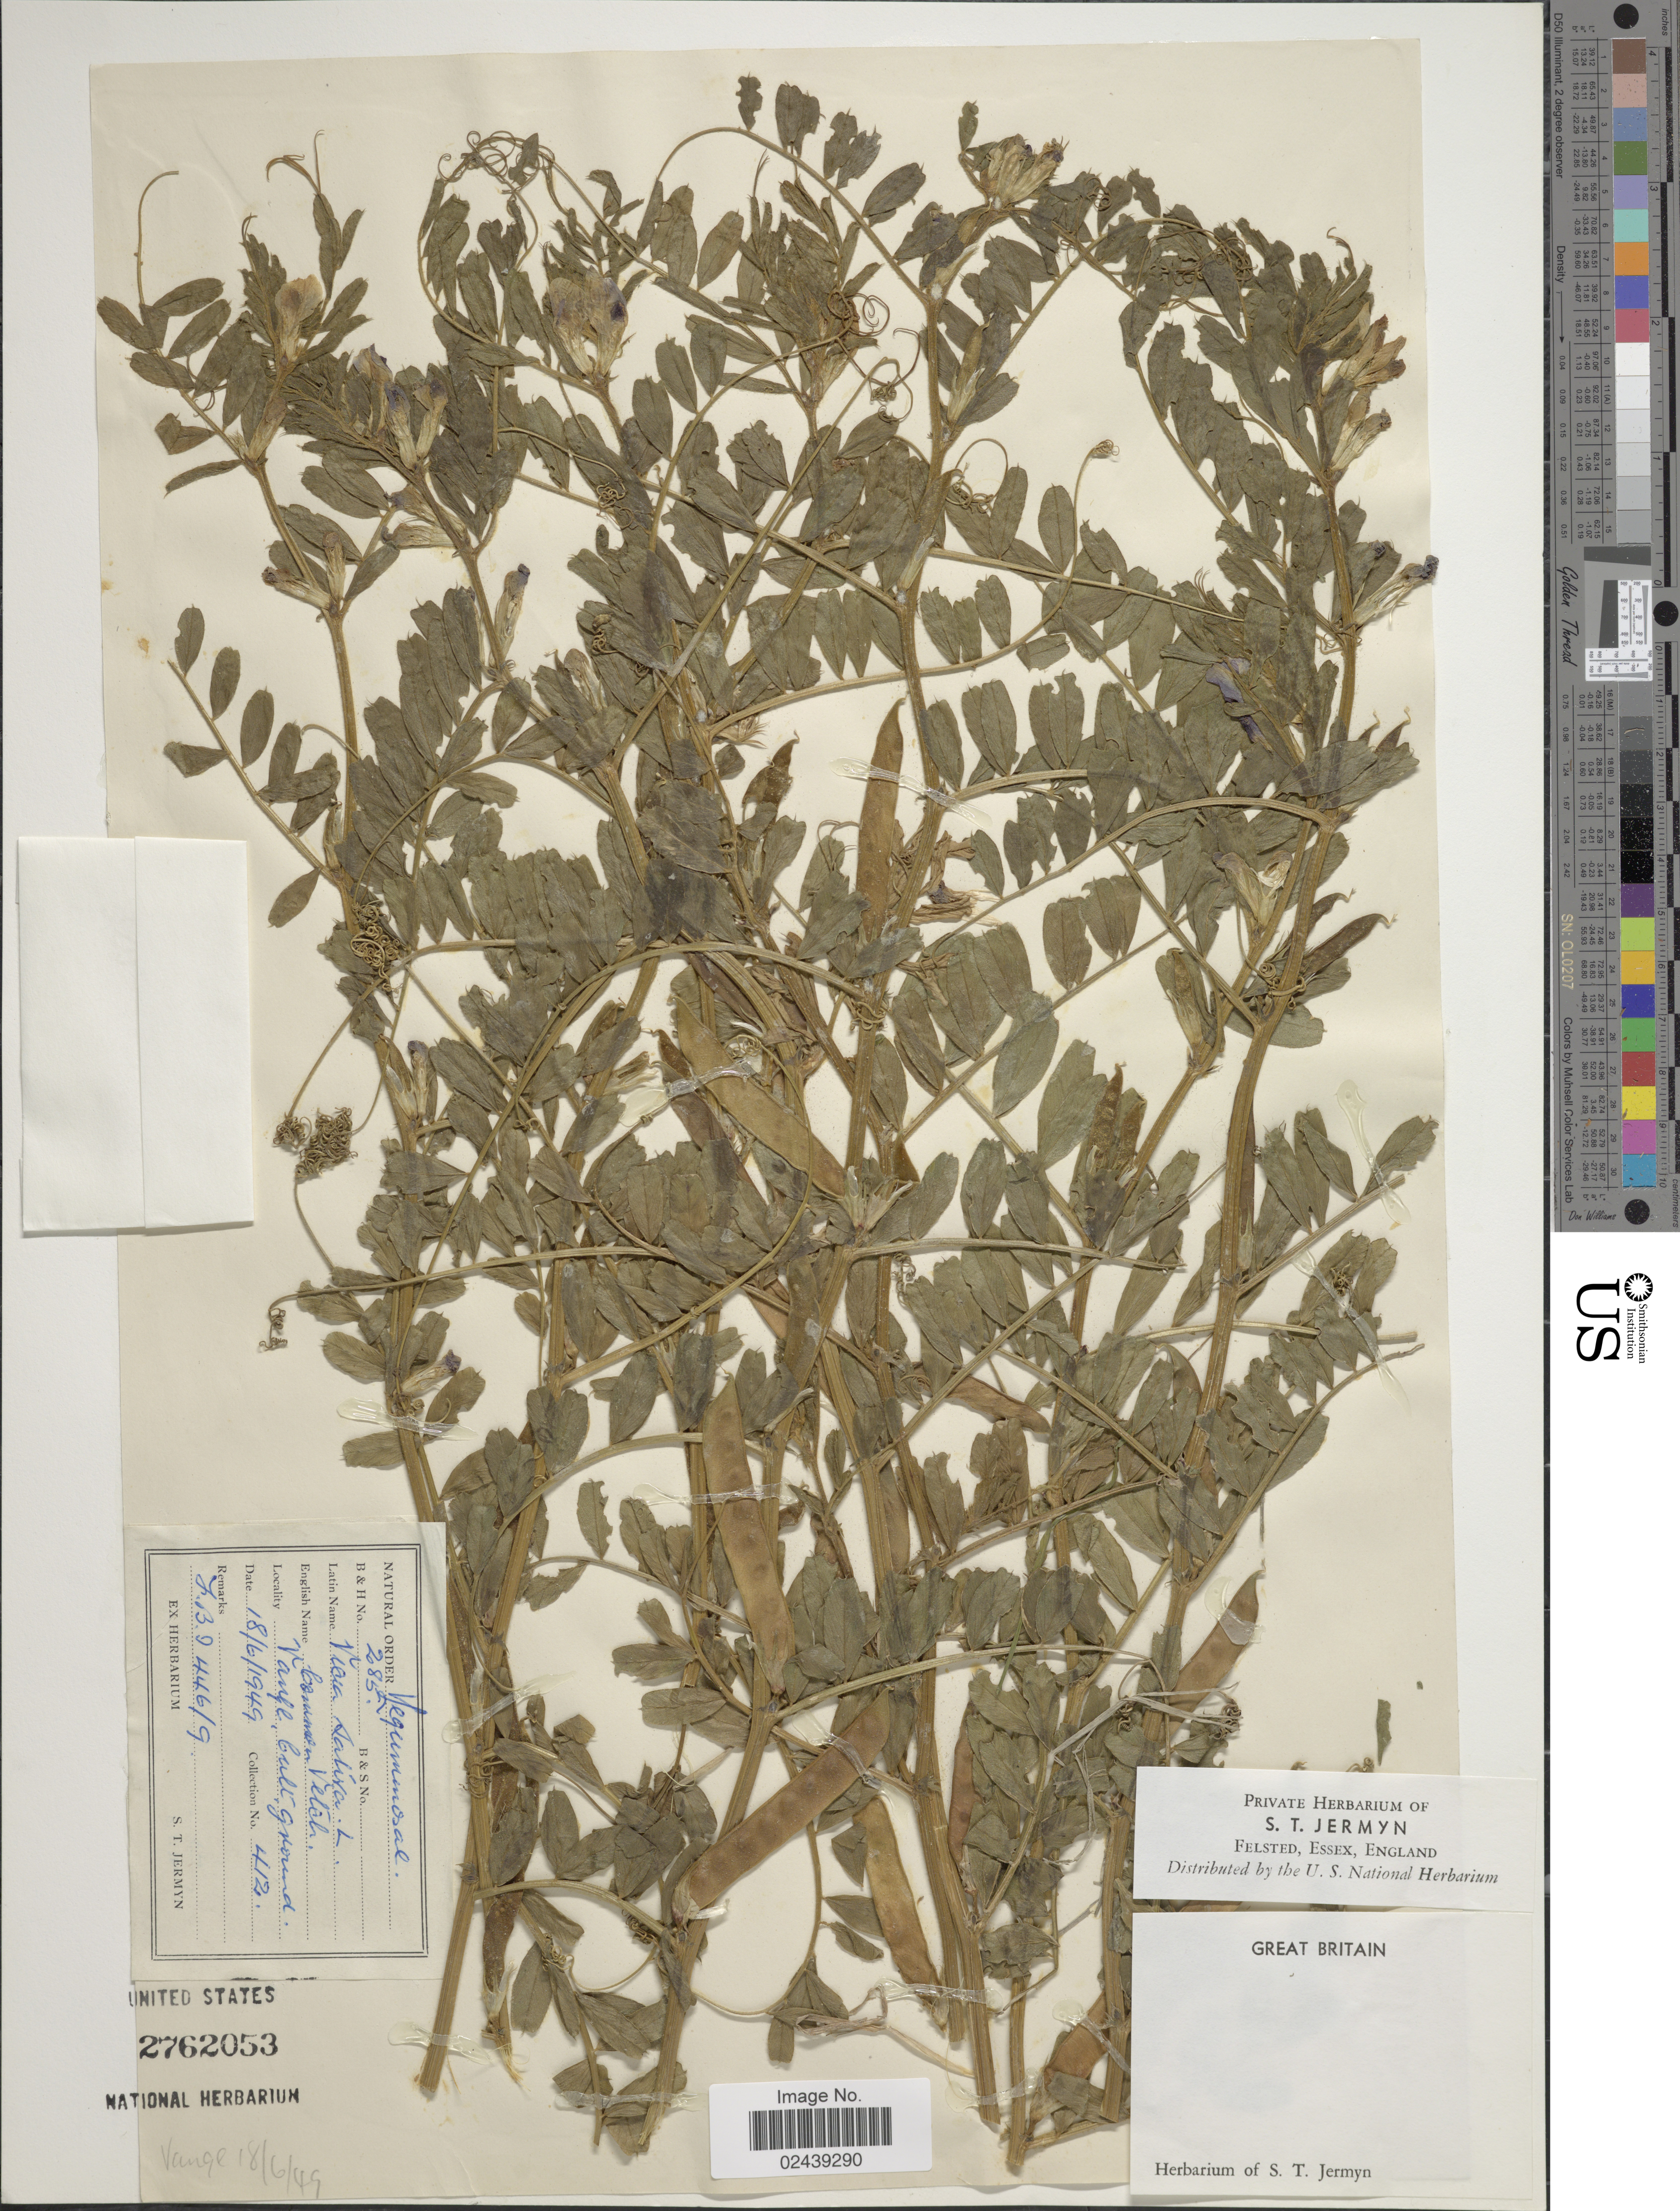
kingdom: Plantae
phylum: Tracheophyta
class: Magnoliopsida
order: Fabales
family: Fabaceae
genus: Vicia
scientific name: Vicia sativa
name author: L.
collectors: ex herb. S. T. Jermyn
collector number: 285/412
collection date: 1949-06-18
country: United Kingdom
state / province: England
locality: Great Britain. Vanze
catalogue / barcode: US 2762053